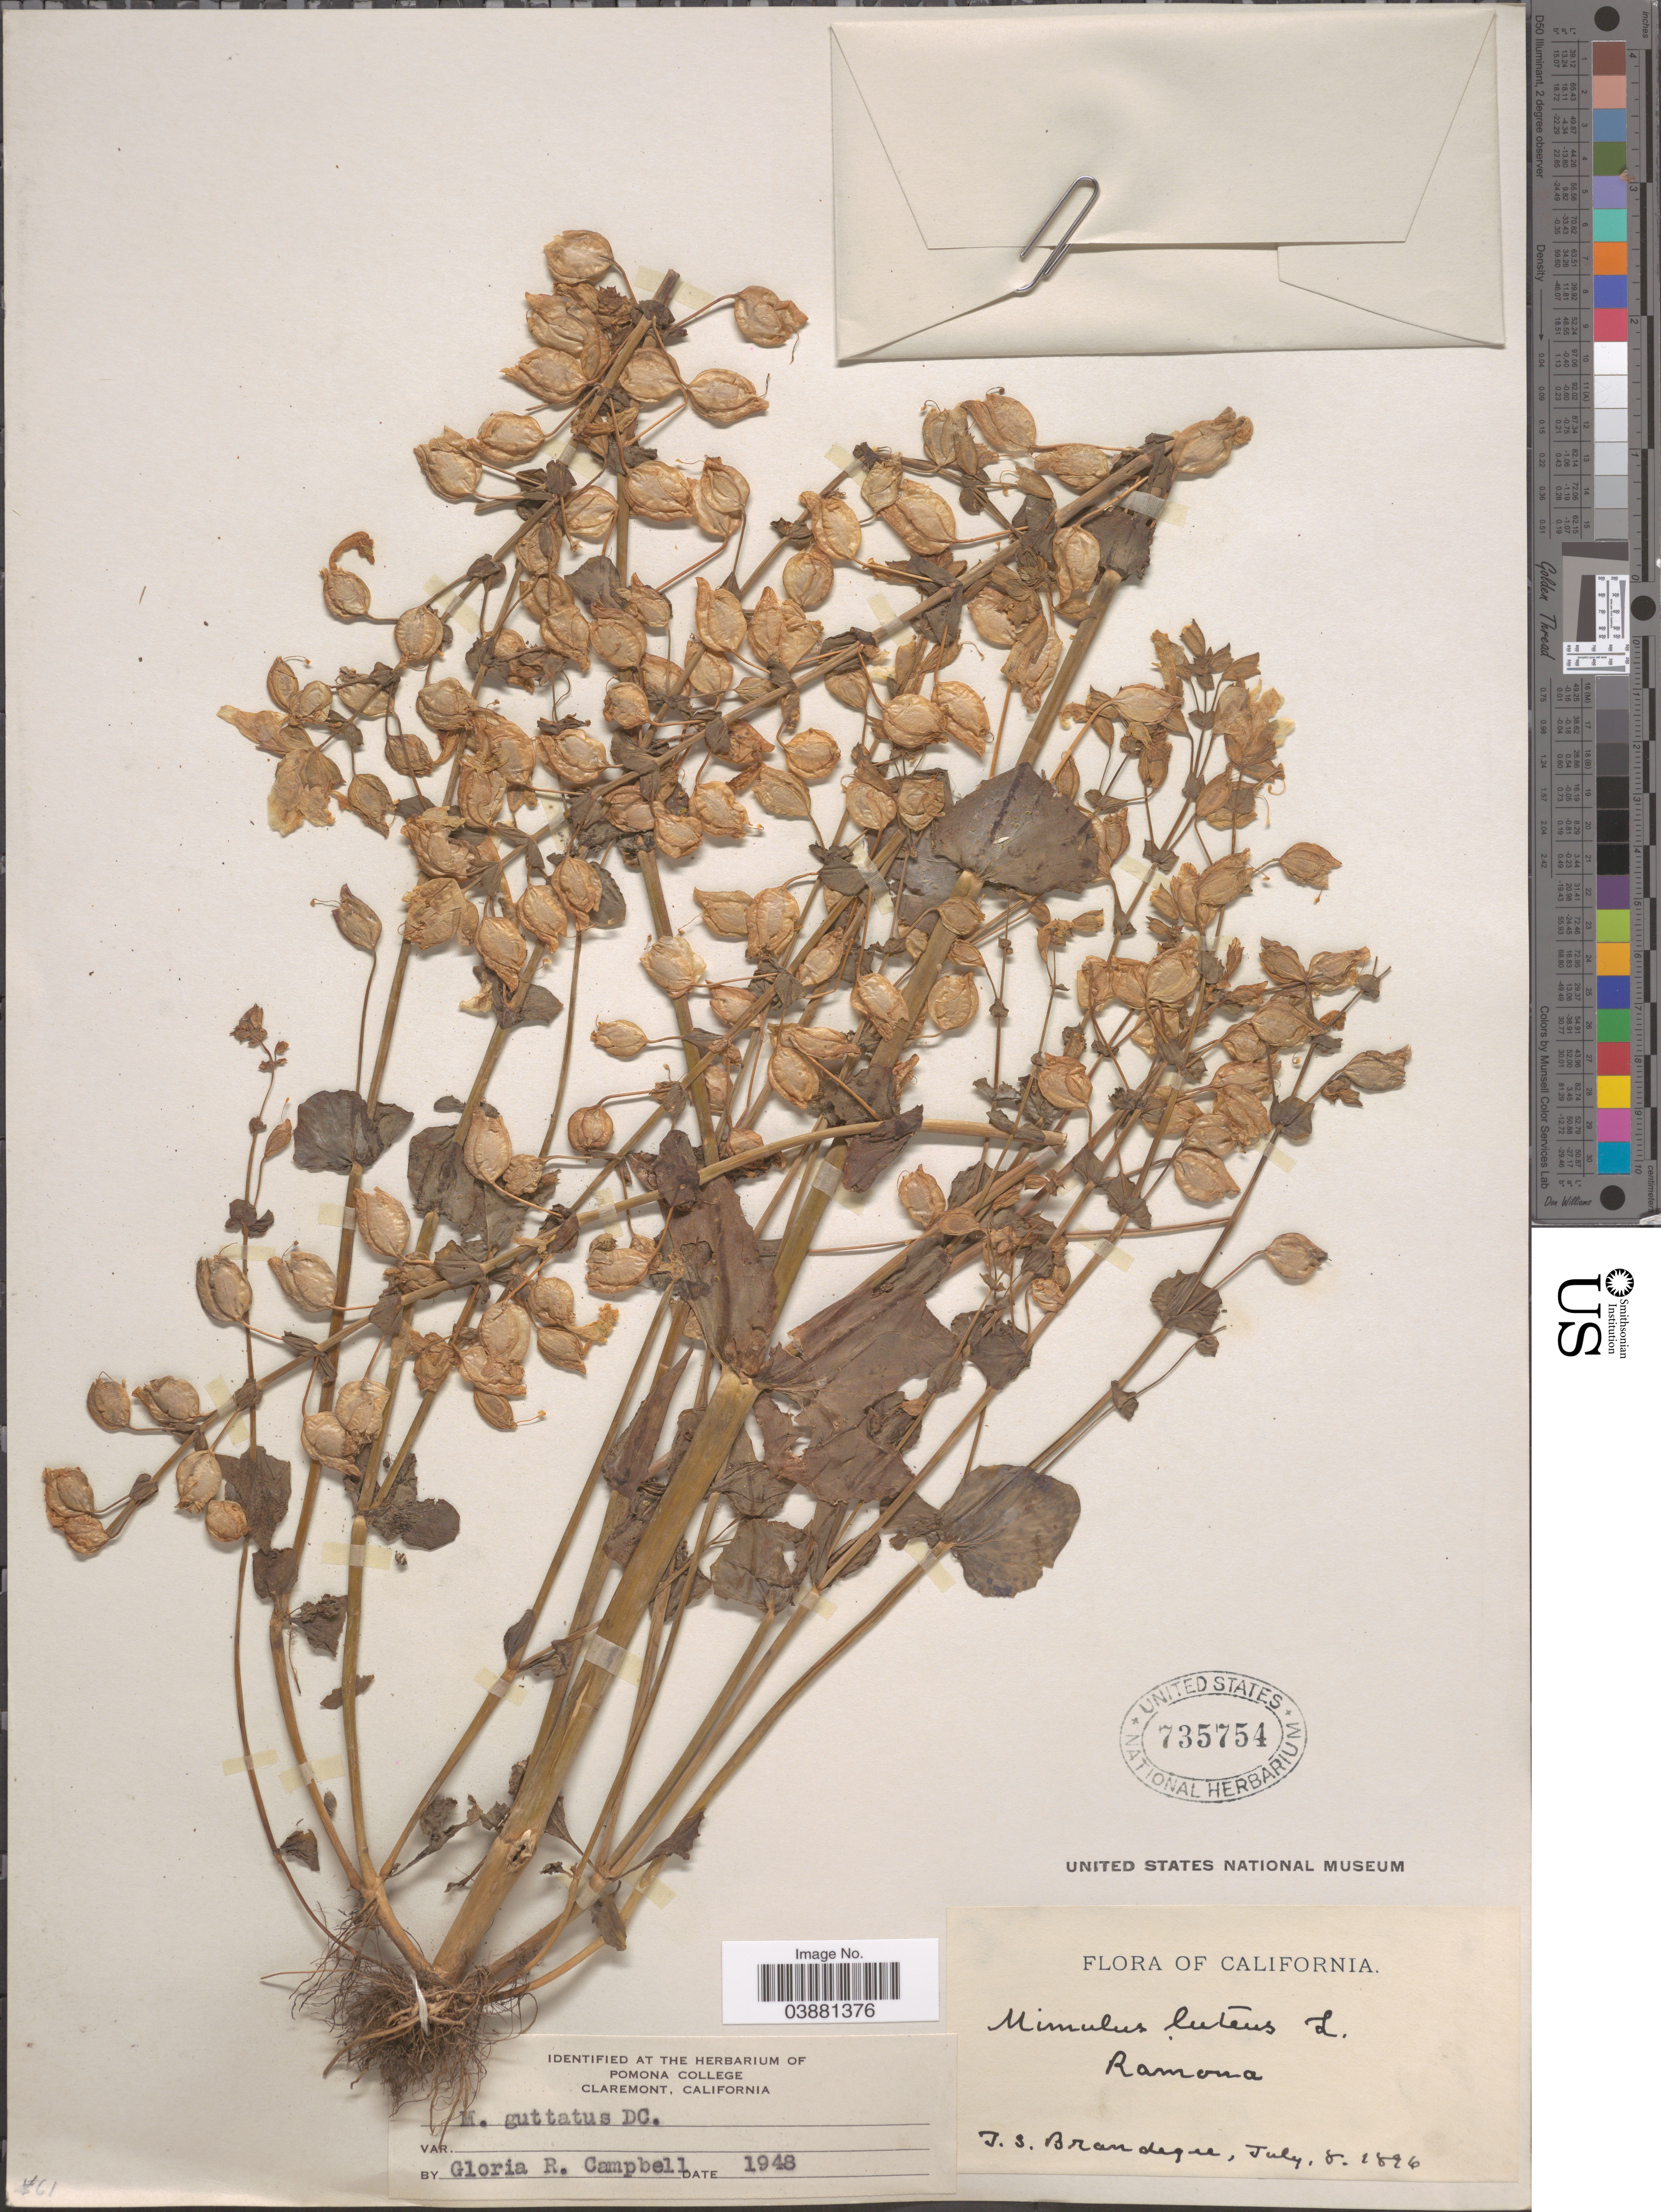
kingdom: Plantae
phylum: Tracheophyta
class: Magnoliopsida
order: Lamiales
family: Phrymaceae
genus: Mimulus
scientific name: Mimulus guttatus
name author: DC.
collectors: T. S. Brandegee (herbarium)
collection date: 1896-07-08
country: United States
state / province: California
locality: Ramona.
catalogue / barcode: US 735754